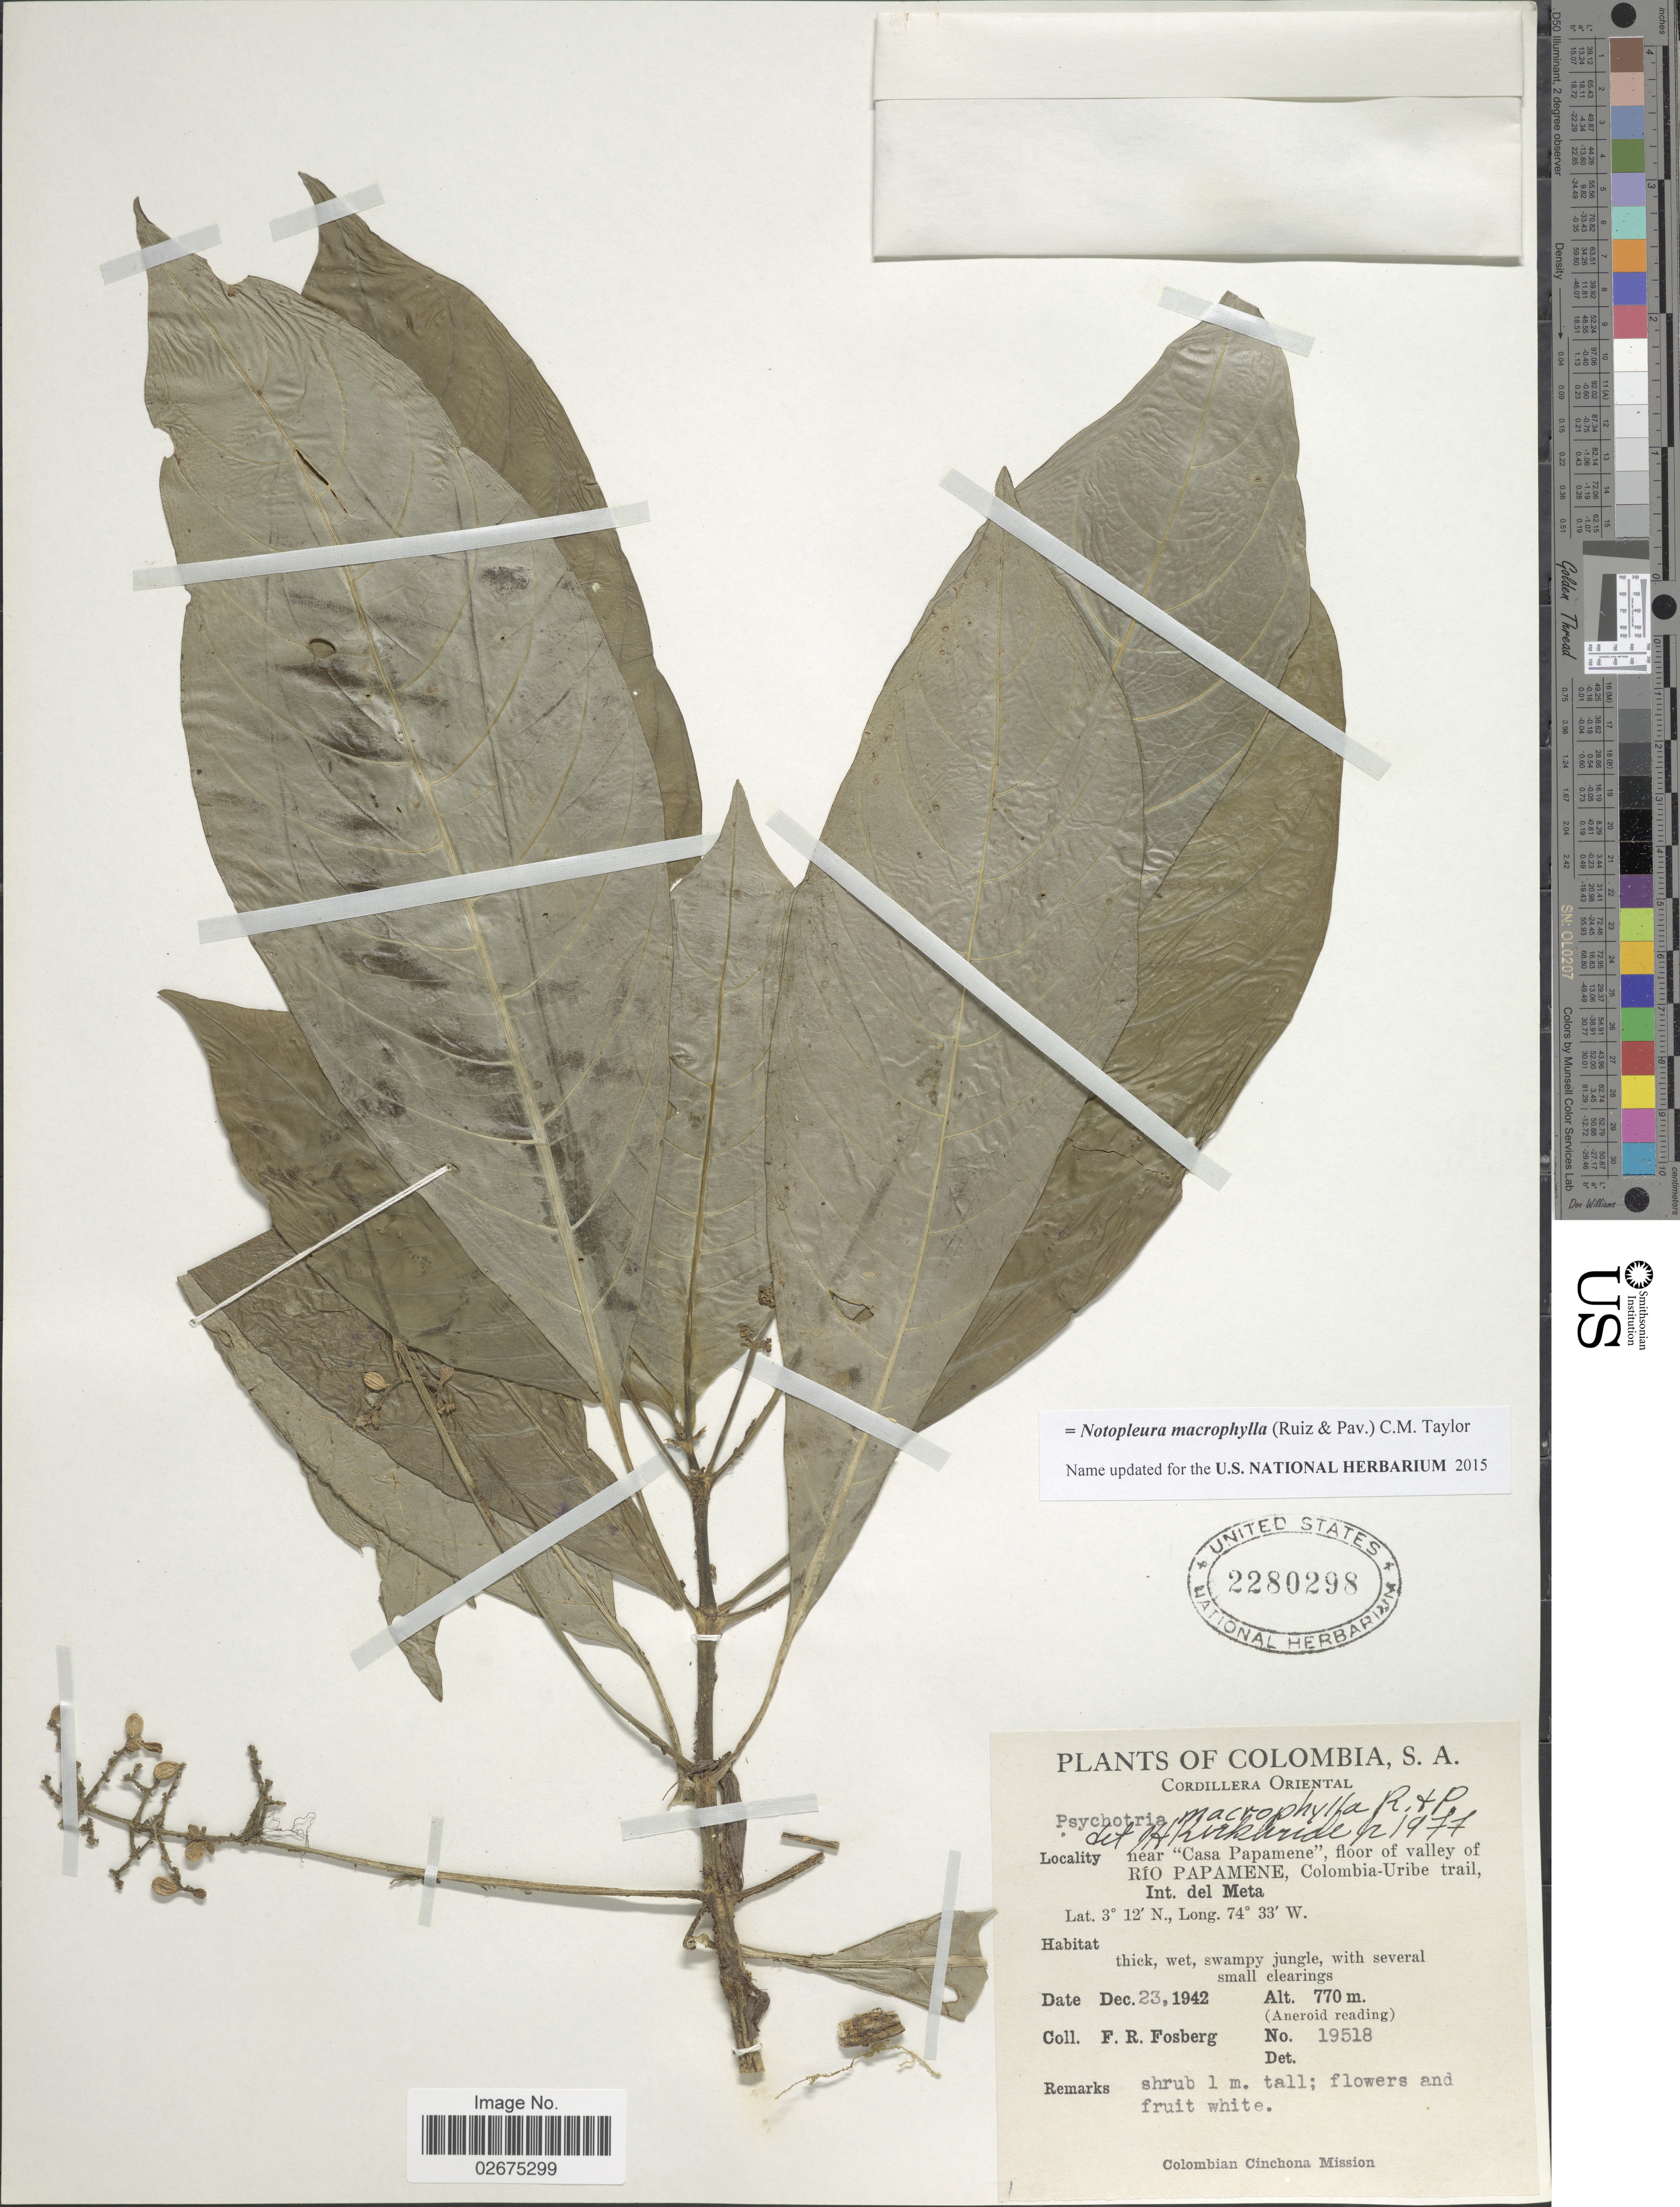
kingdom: Plantae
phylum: Tracheophyta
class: Magnoliopsida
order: Gentianales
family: Rubiaceae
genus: Notopleura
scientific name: Notopleura macrophylla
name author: (Ruiz & Pav.) C.M. Taylor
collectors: F. R. Fosberg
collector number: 19518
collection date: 1942-12-23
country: Colombia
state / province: Meta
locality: Cordillera Oriental, near 'Casa Papamene', floor of valley of Río Papamene, Colombia-Uribe trail, Int del Meta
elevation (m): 770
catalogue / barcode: US 2280298